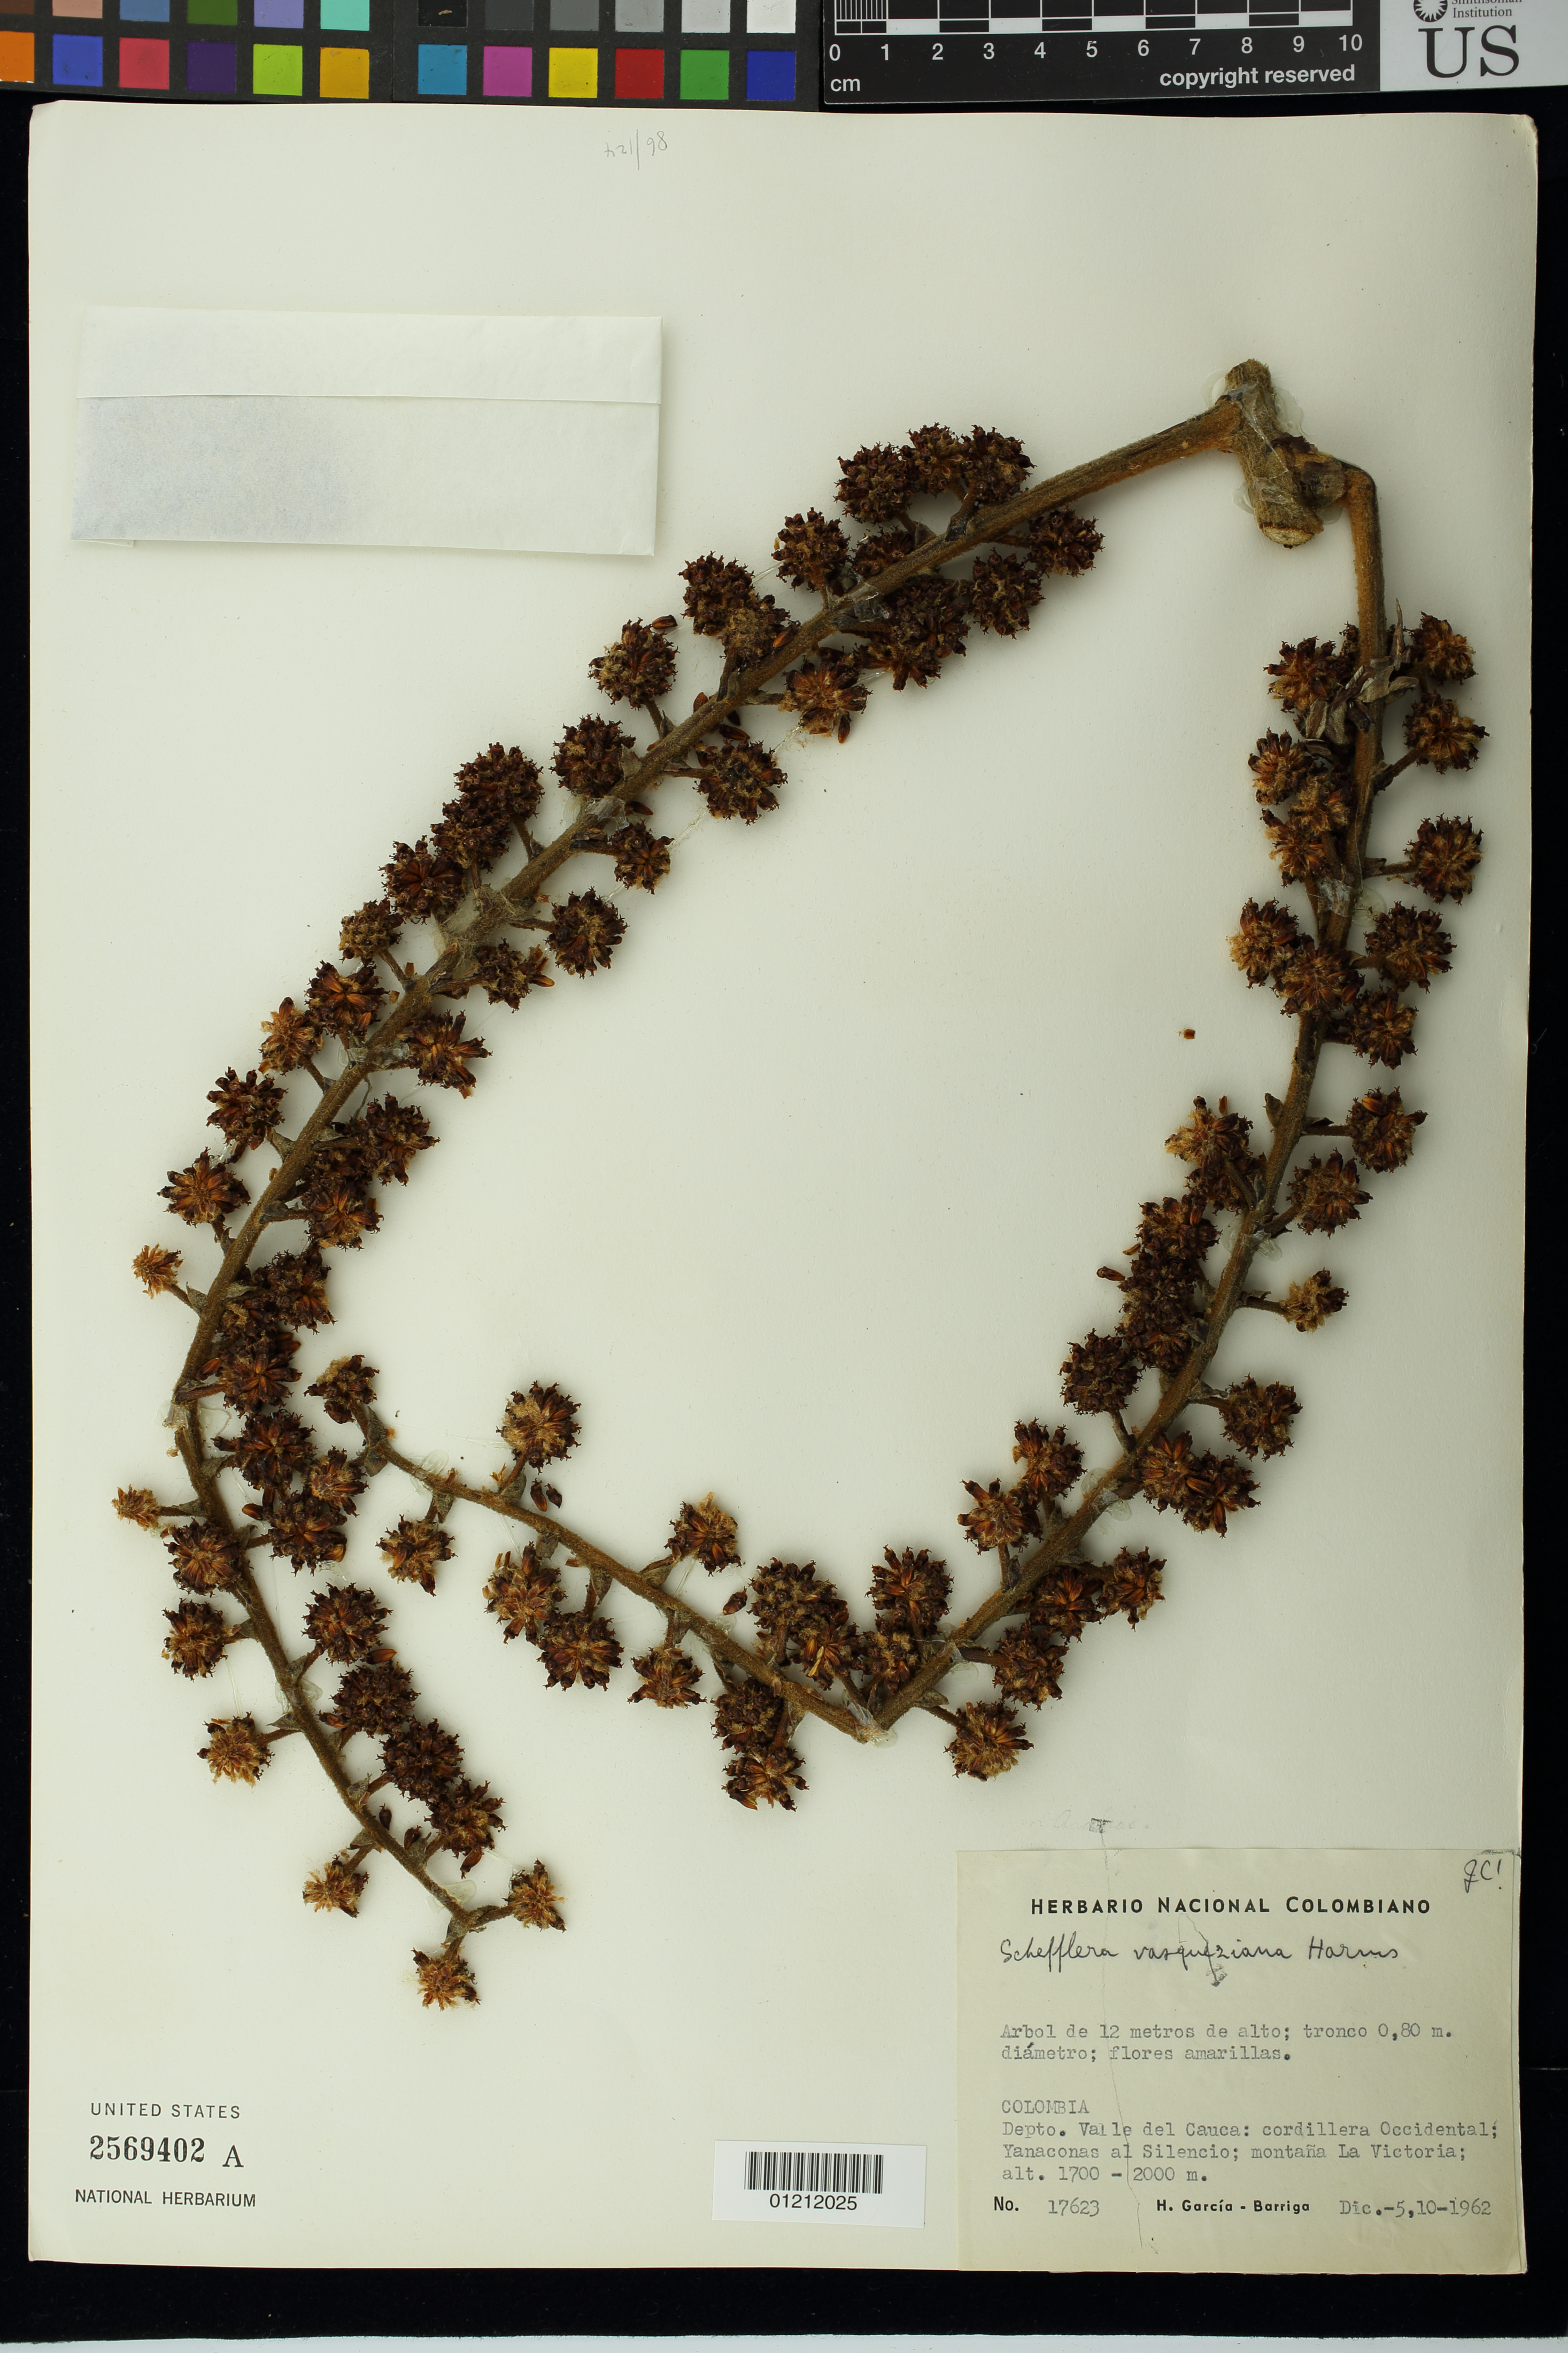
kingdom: Plantae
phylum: Tracheophyta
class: Magnoliopsida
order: Apiales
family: Araliaceae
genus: Schefflera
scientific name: Schefflera vasqueziana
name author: Harms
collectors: H. García Barriga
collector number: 17623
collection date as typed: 05 Dec 1962 to 10 Dec 1962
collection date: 1962-12-05/1962-12-10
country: Colombia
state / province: Valle del Cauca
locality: Cordillera Occidental; Yanaconas al Silencio; Montana la Victoria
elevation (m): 1700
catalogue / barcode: US 2569402A